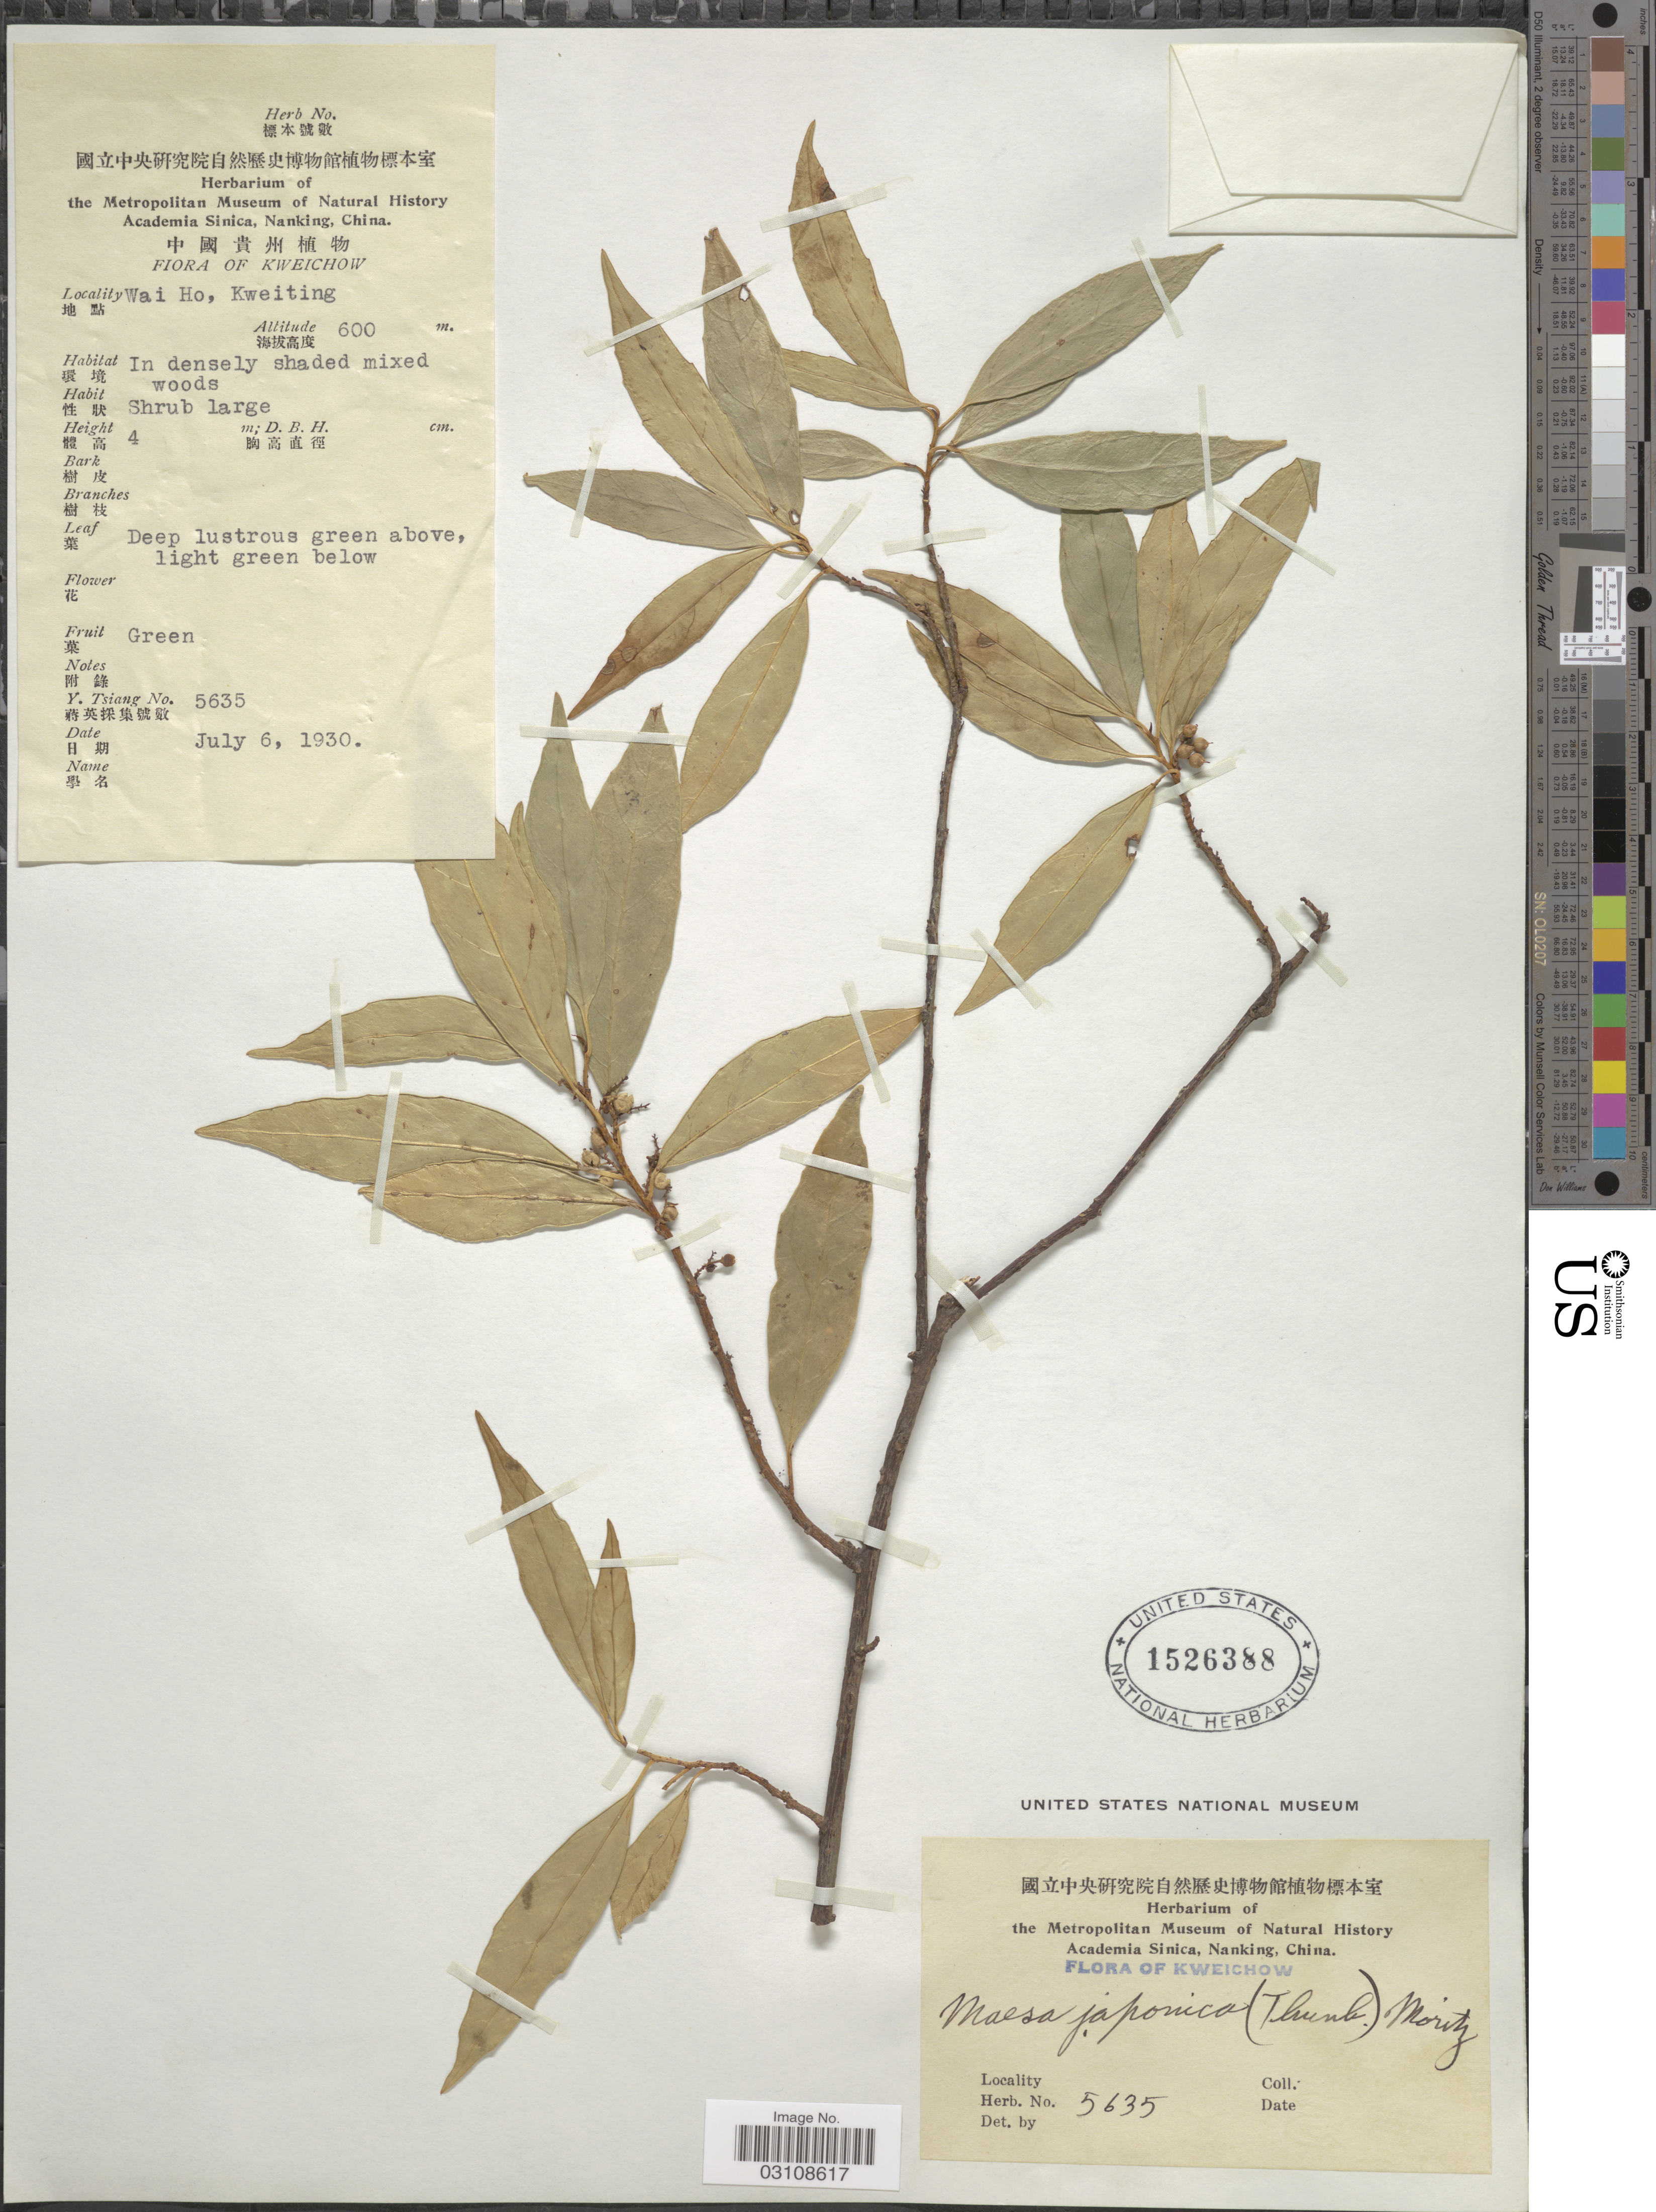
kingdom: Plantae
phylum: Tracheophyta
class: Magnoliopsida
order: Ericales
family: Primulaceae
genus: Maesa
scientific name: Maesa japonica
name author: Merr.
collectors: Y. Tsiang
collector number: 5635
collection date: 1930-07-06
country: China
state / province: Guizhou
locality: Kweichow. Wai Ho, Kweiting.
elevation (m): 600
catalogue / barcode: US 1526388